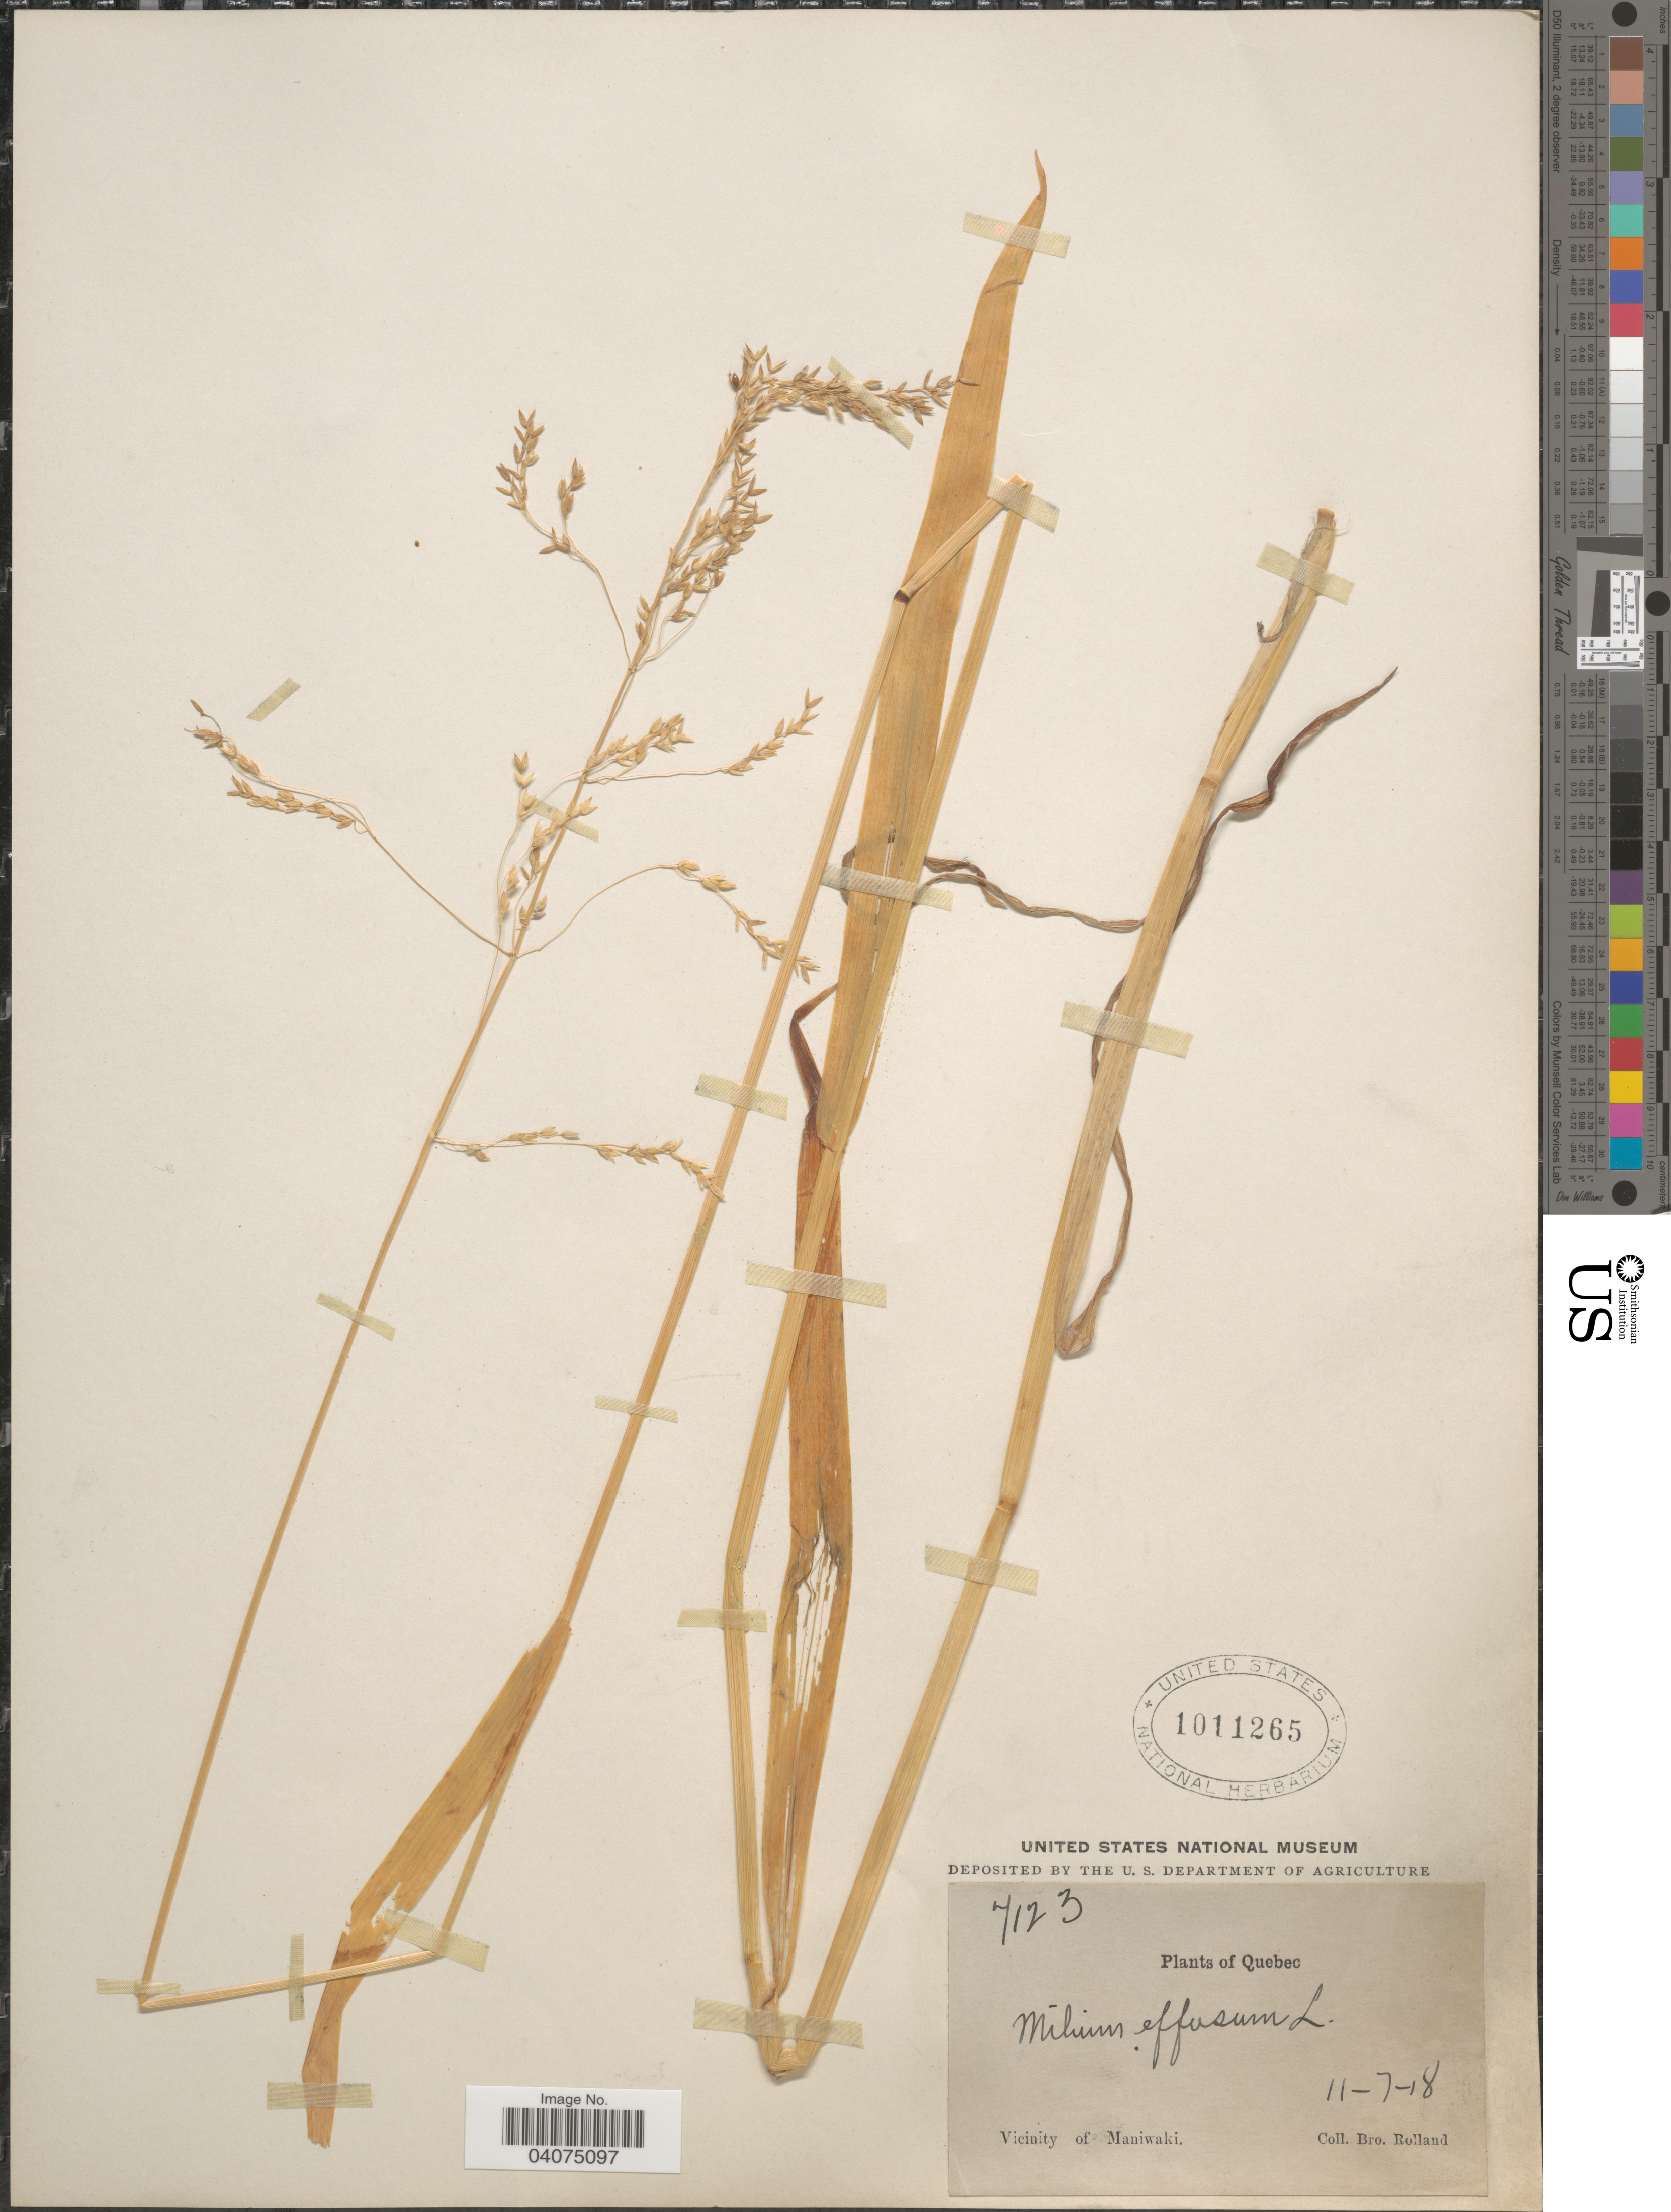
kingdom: Plantae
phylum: Tracheophyta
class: Liliopsida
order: Poales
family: Poaceae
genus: Milium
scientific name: Milium effusum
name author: L.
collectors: B. Rolland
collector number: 7123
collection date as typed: Transcribed d/m/y: 11/7/18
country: Canada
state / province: Quebec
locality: Vicinity of Maniwaki.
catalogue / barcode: US 1011265